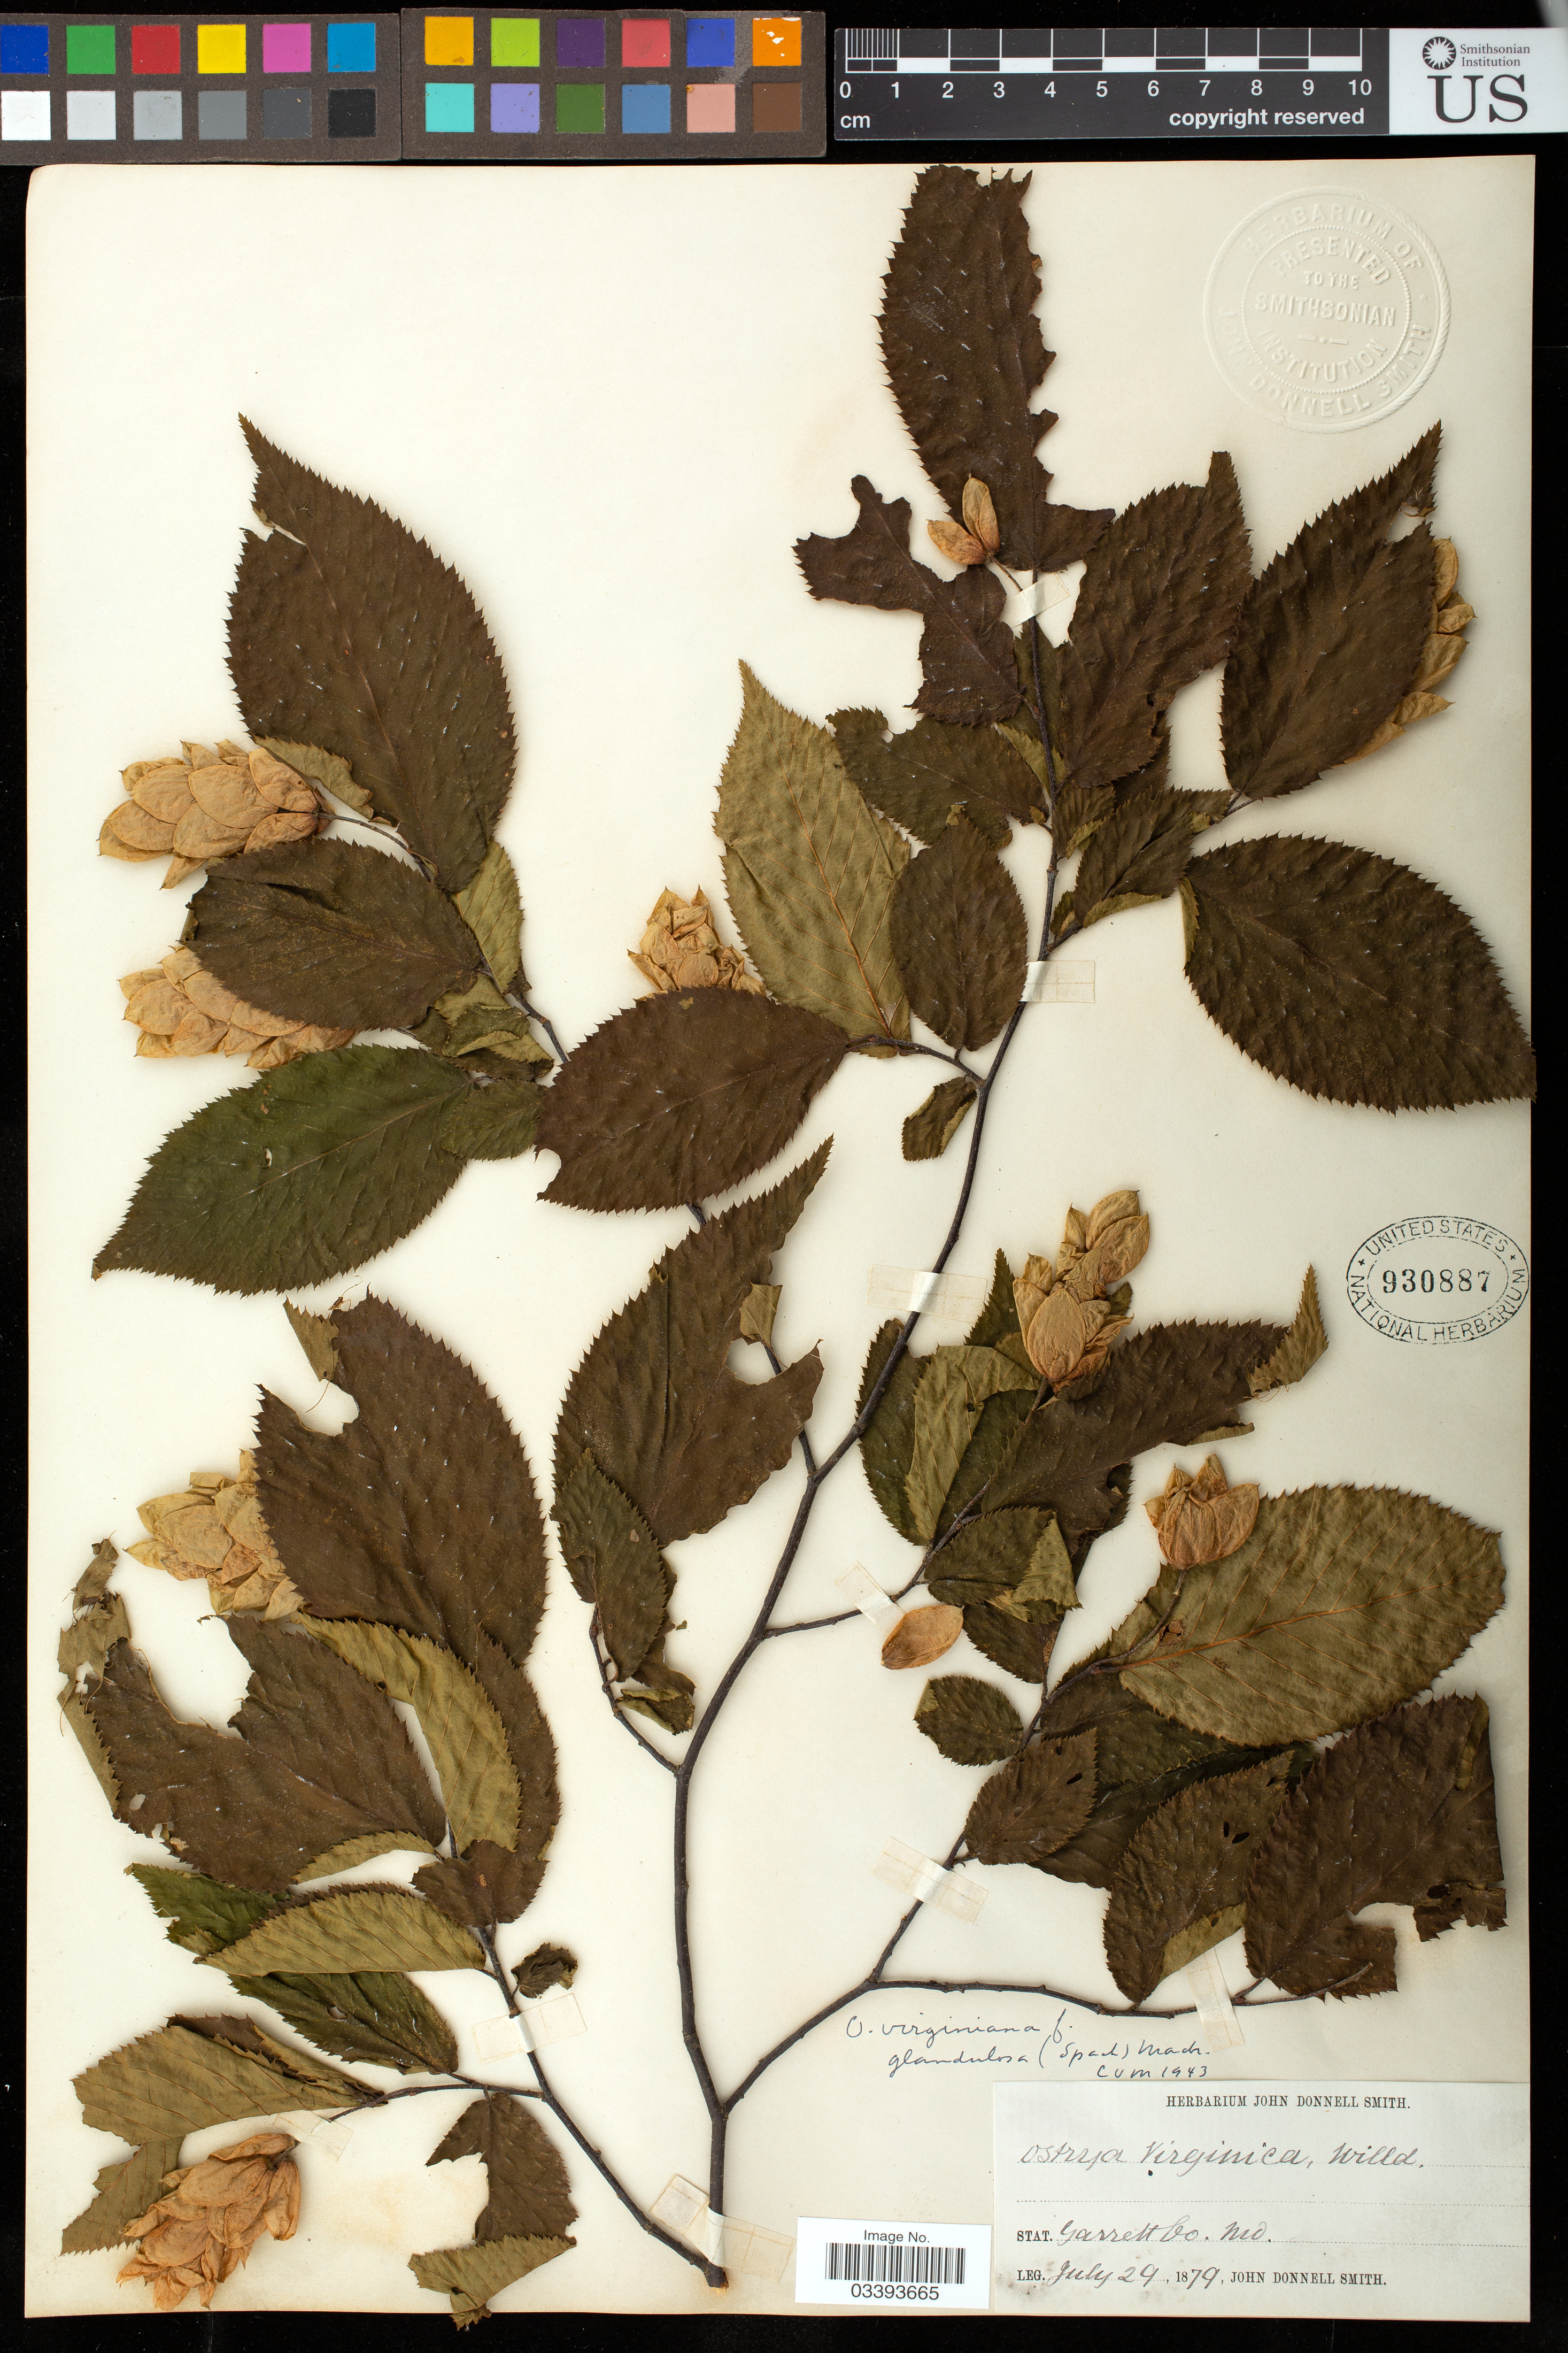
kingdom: Plantae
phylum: Tracheophyta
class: Magnoliopsida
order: Fagales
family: Betulaceae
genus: Ostrya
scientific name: Ostrya virginiana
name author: (Mill.) K. Koch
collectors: J. Donnell Smith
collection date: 1879-06-29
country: United States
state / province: Maryland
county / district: Garrett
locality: Garrett Co.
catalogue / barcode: US 930887